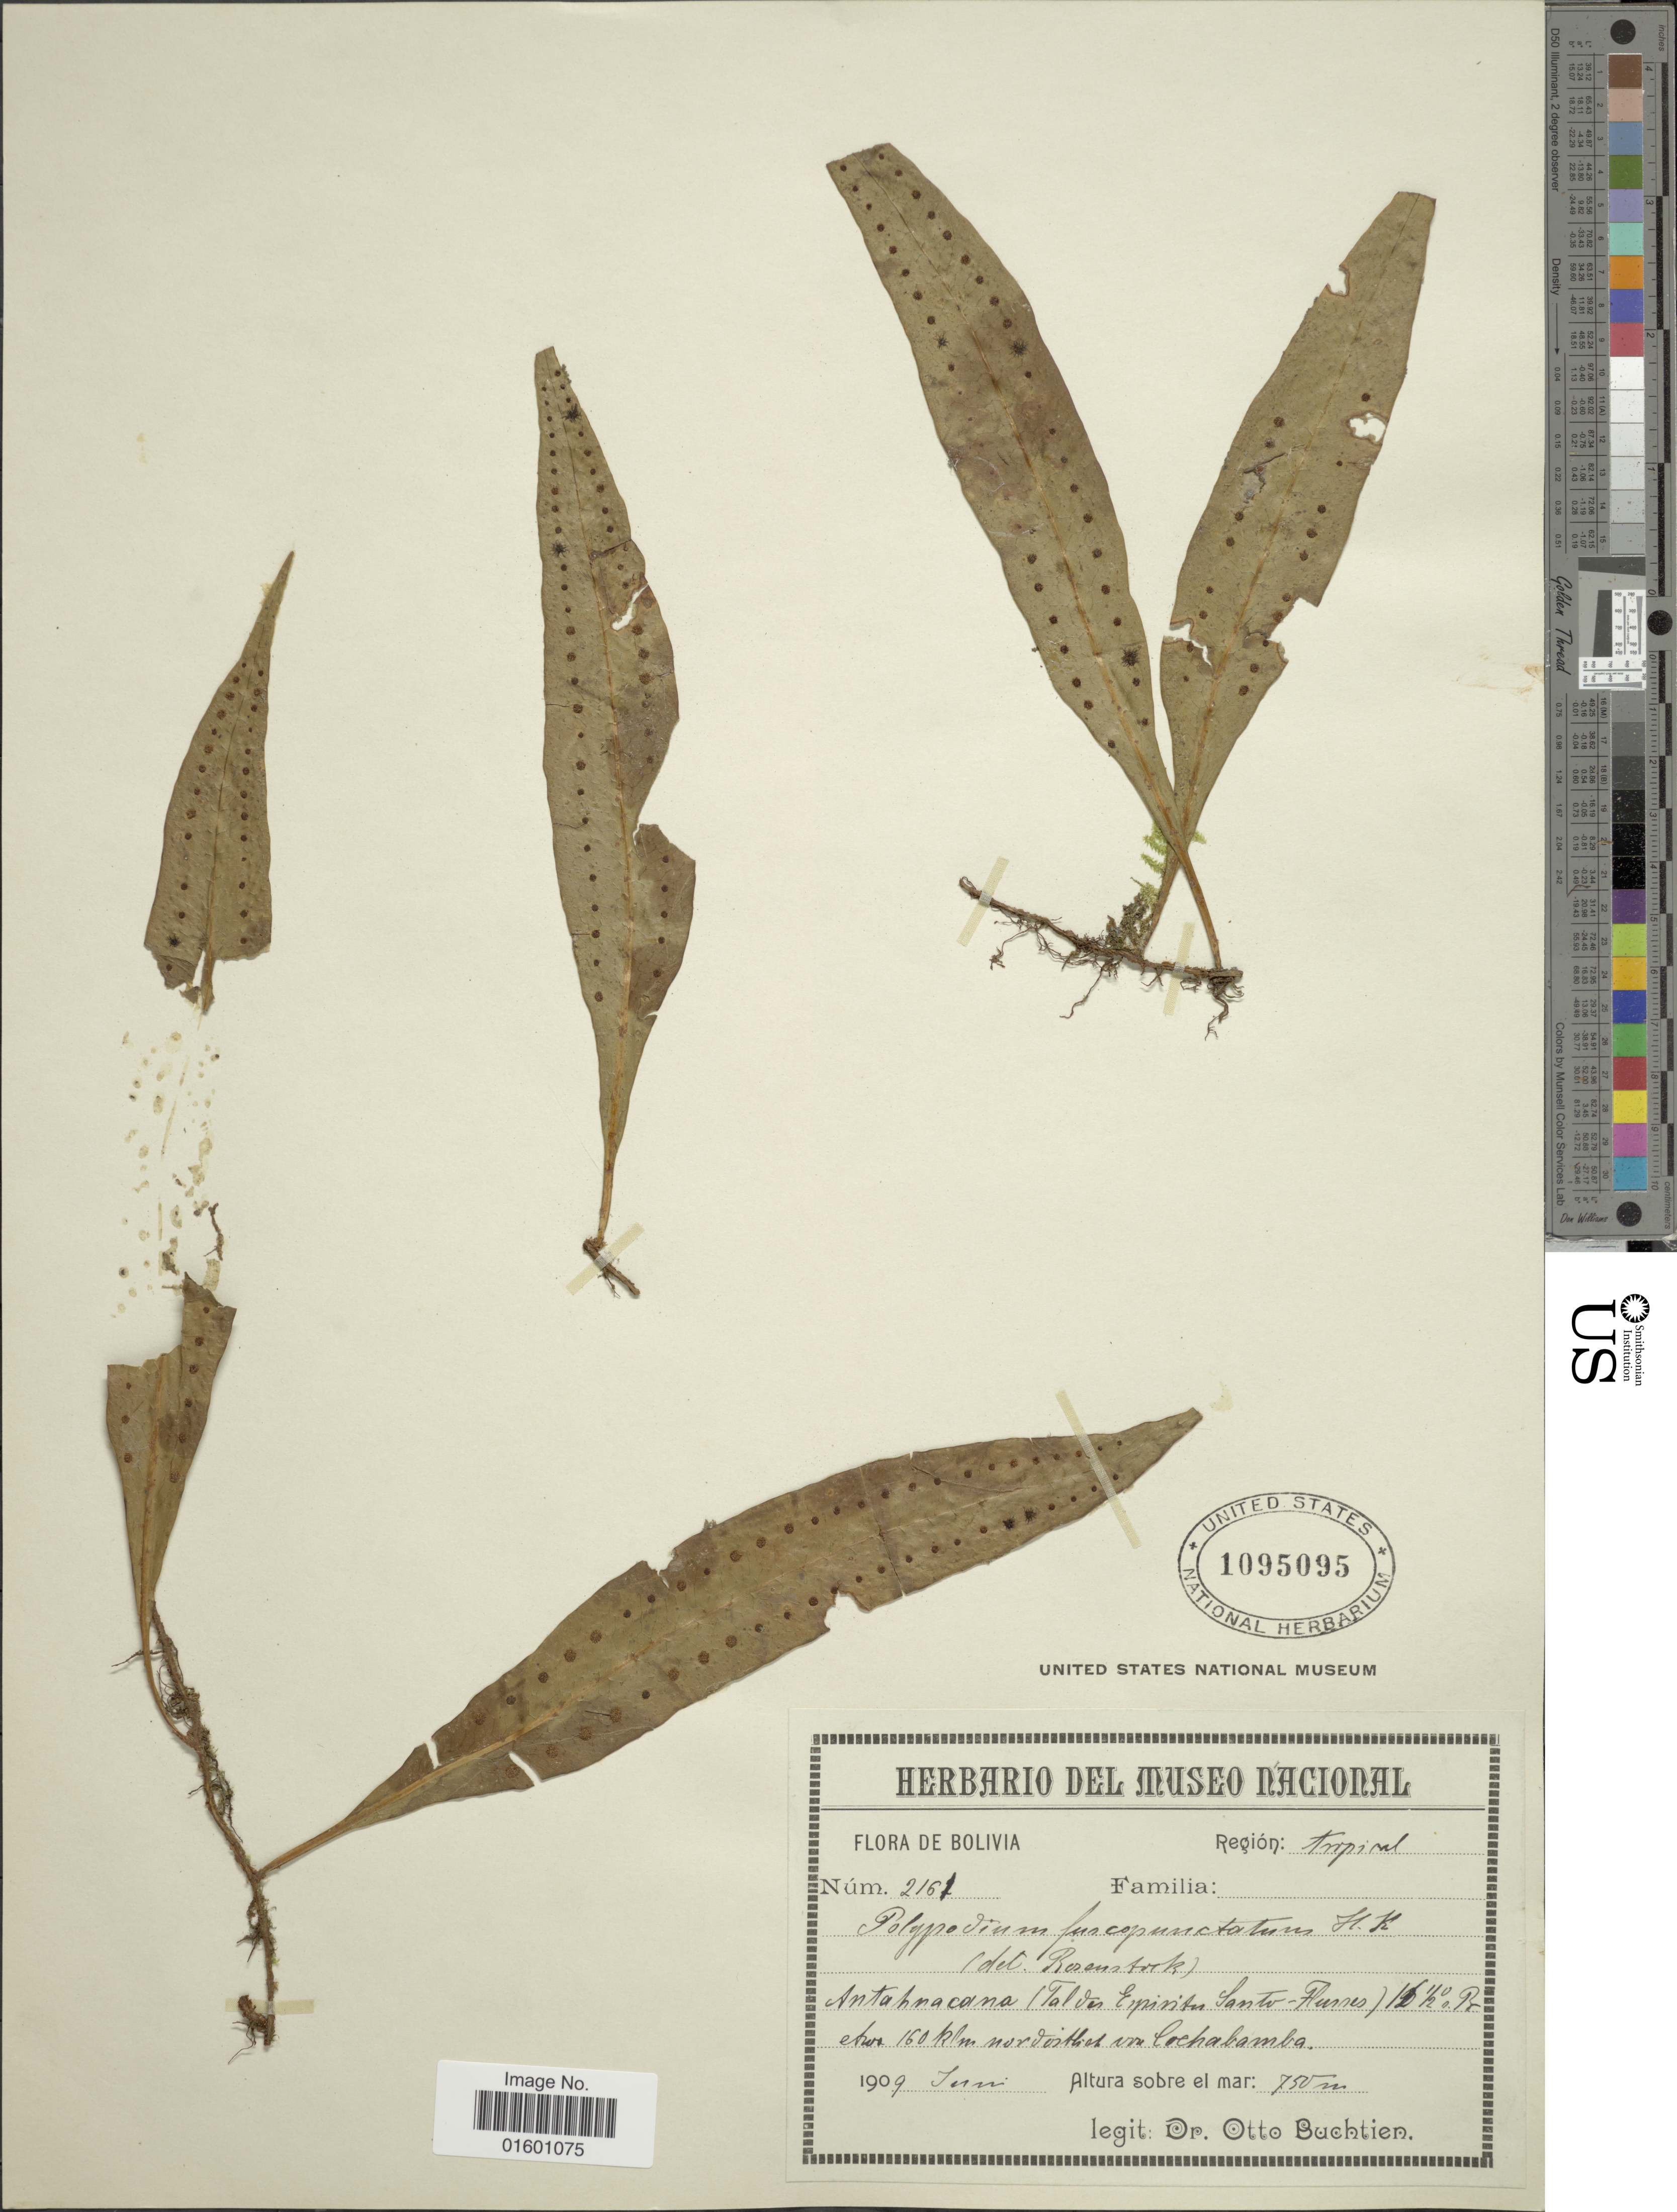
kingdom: Plantae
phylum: Tracheophyta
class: Polypodiopsida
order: Polypodiales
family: Polypodiaceae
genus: Microgramma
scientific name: Microgramma dictyophylla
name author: (Kunze ex Mett.) de la Sota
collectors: O. Buchtien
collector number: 2161*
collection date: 1909-02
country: Bolivia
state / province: Cochabamba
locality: Region Tropical, Antahuacana (Valley of Espiritu Santo River) 160 km N from Cochabamba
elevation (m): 750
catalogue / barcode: US 1095095